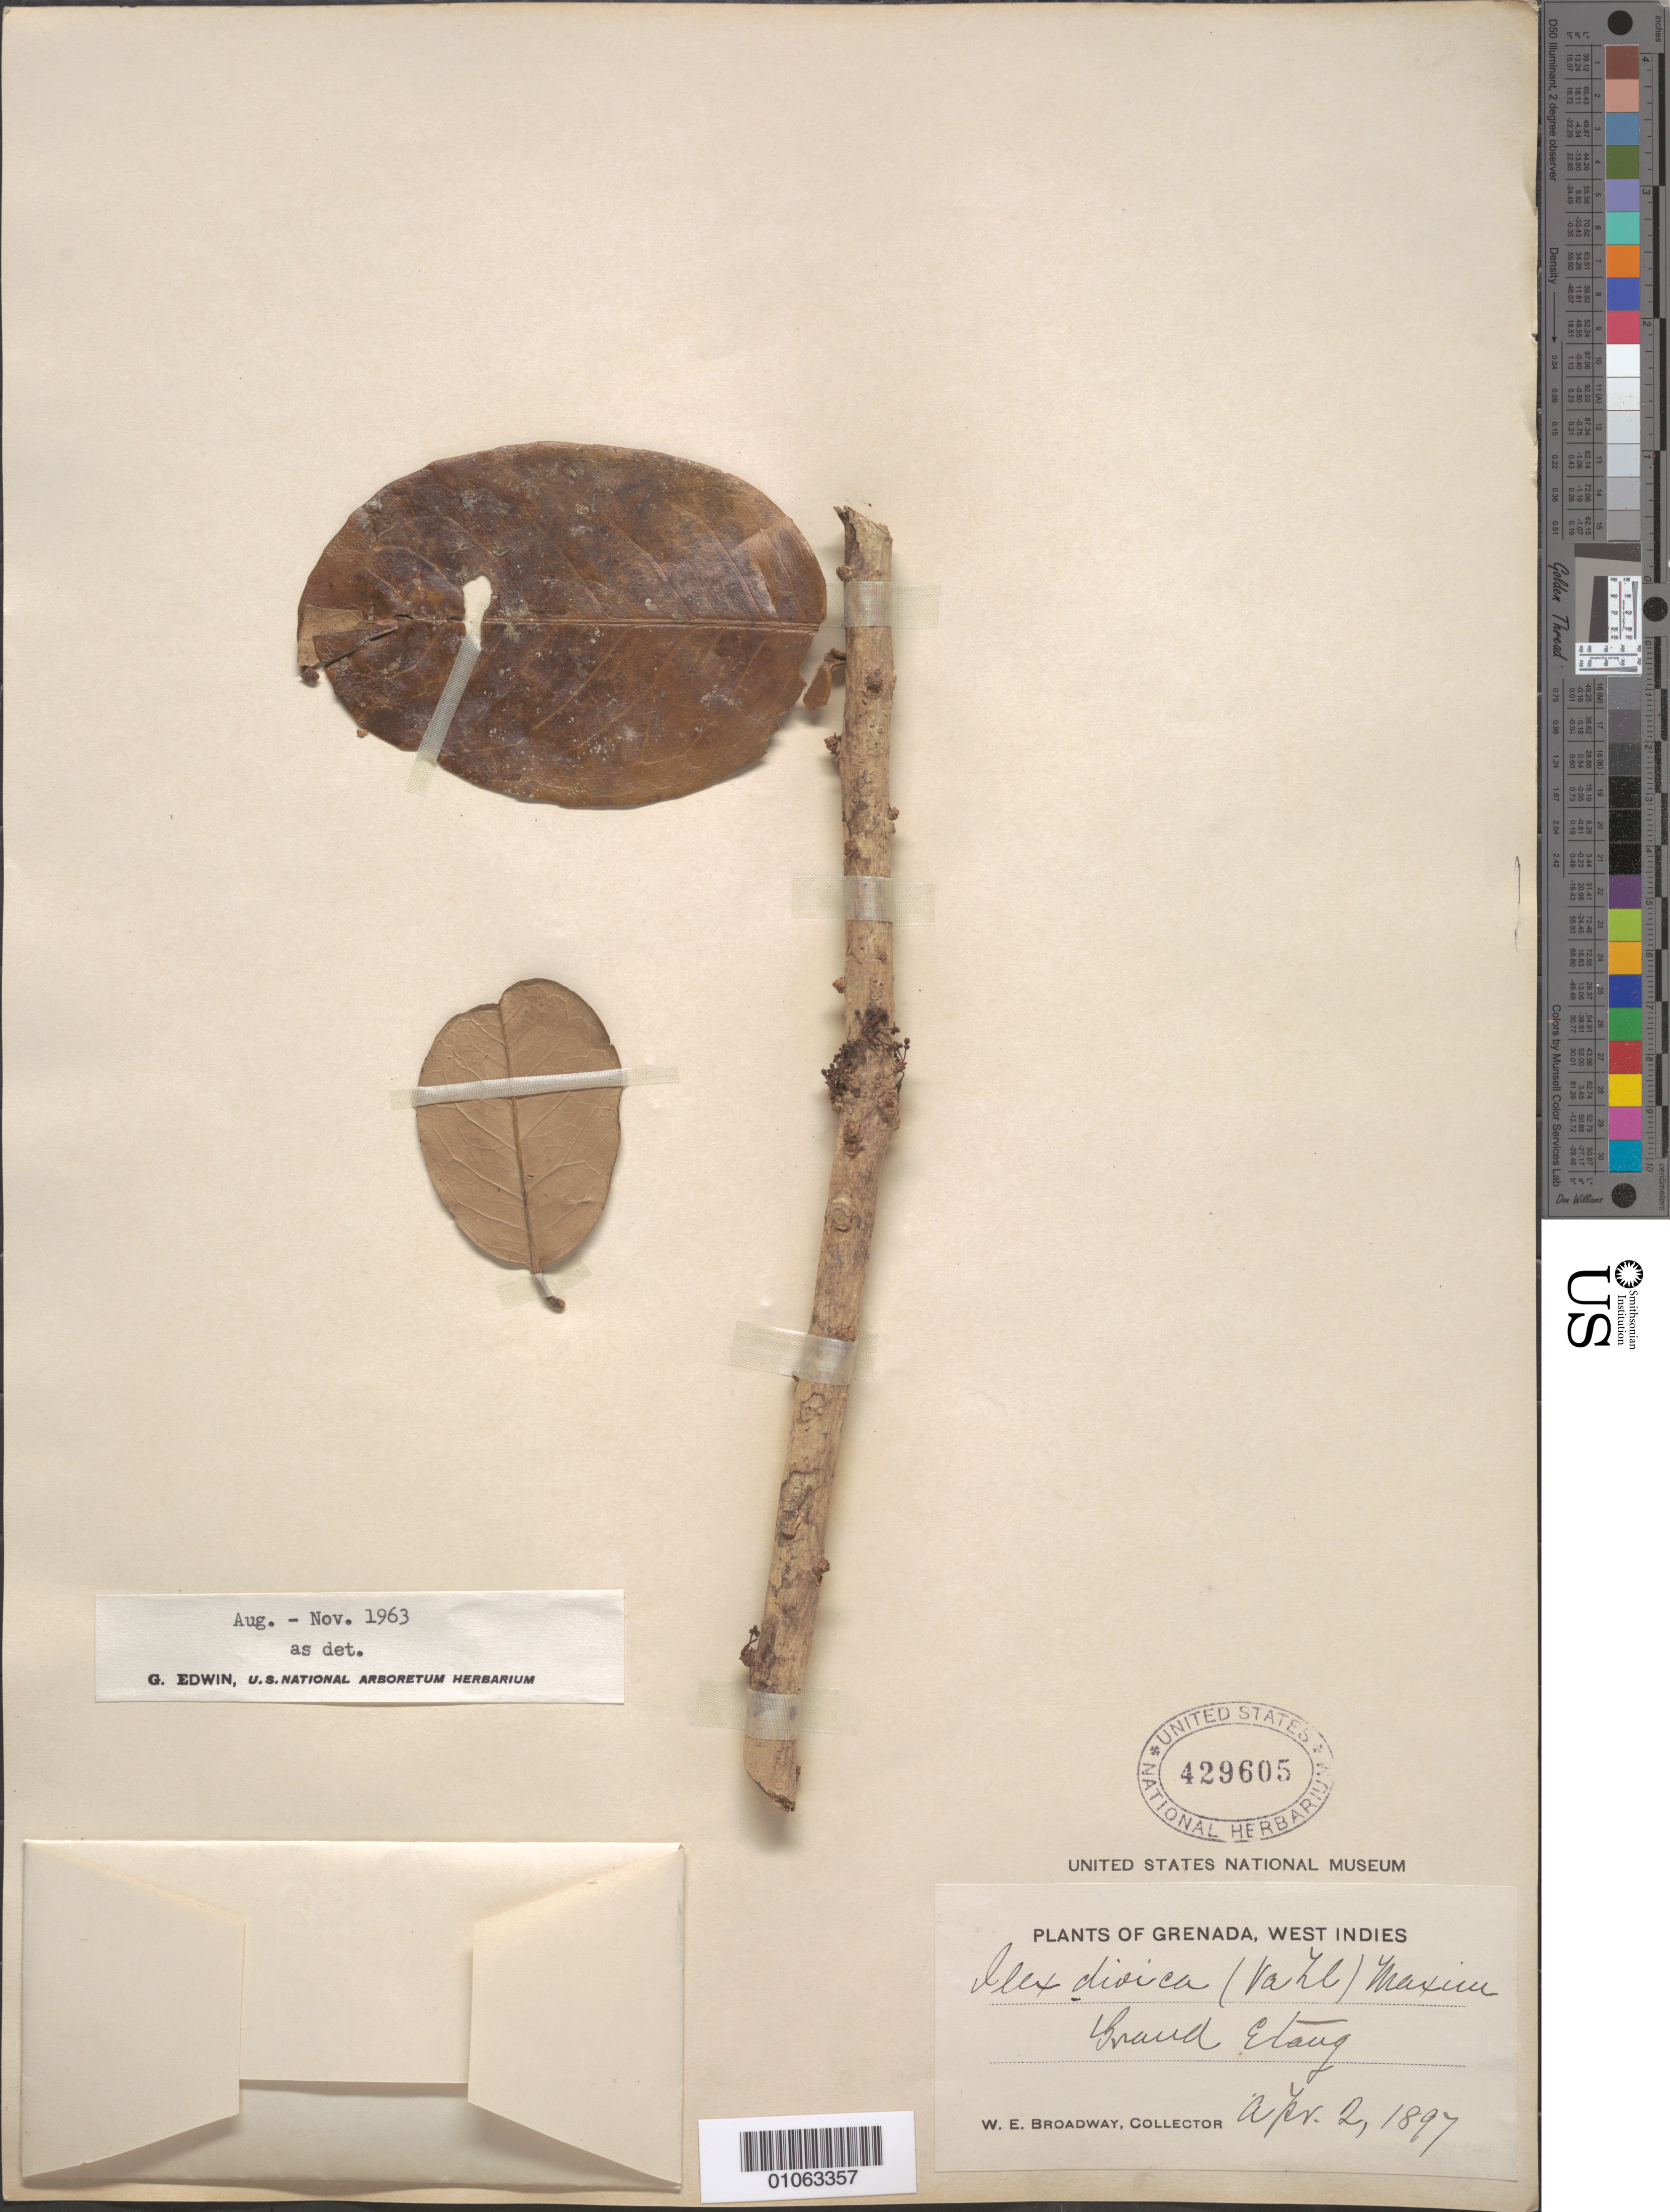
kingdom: Plantae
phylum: Tracheophyta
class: Magnoliopsida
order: Aquifoliales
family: Aquifoliaceae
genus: Ilex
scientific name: Ilex dioica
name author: (Vahl) Griseb.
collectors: W. E. Broadway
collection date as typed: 02 Apr 1897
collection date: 1897-04-02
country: Grenada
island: Grenada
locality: Brand Etang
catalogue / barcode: US 429605